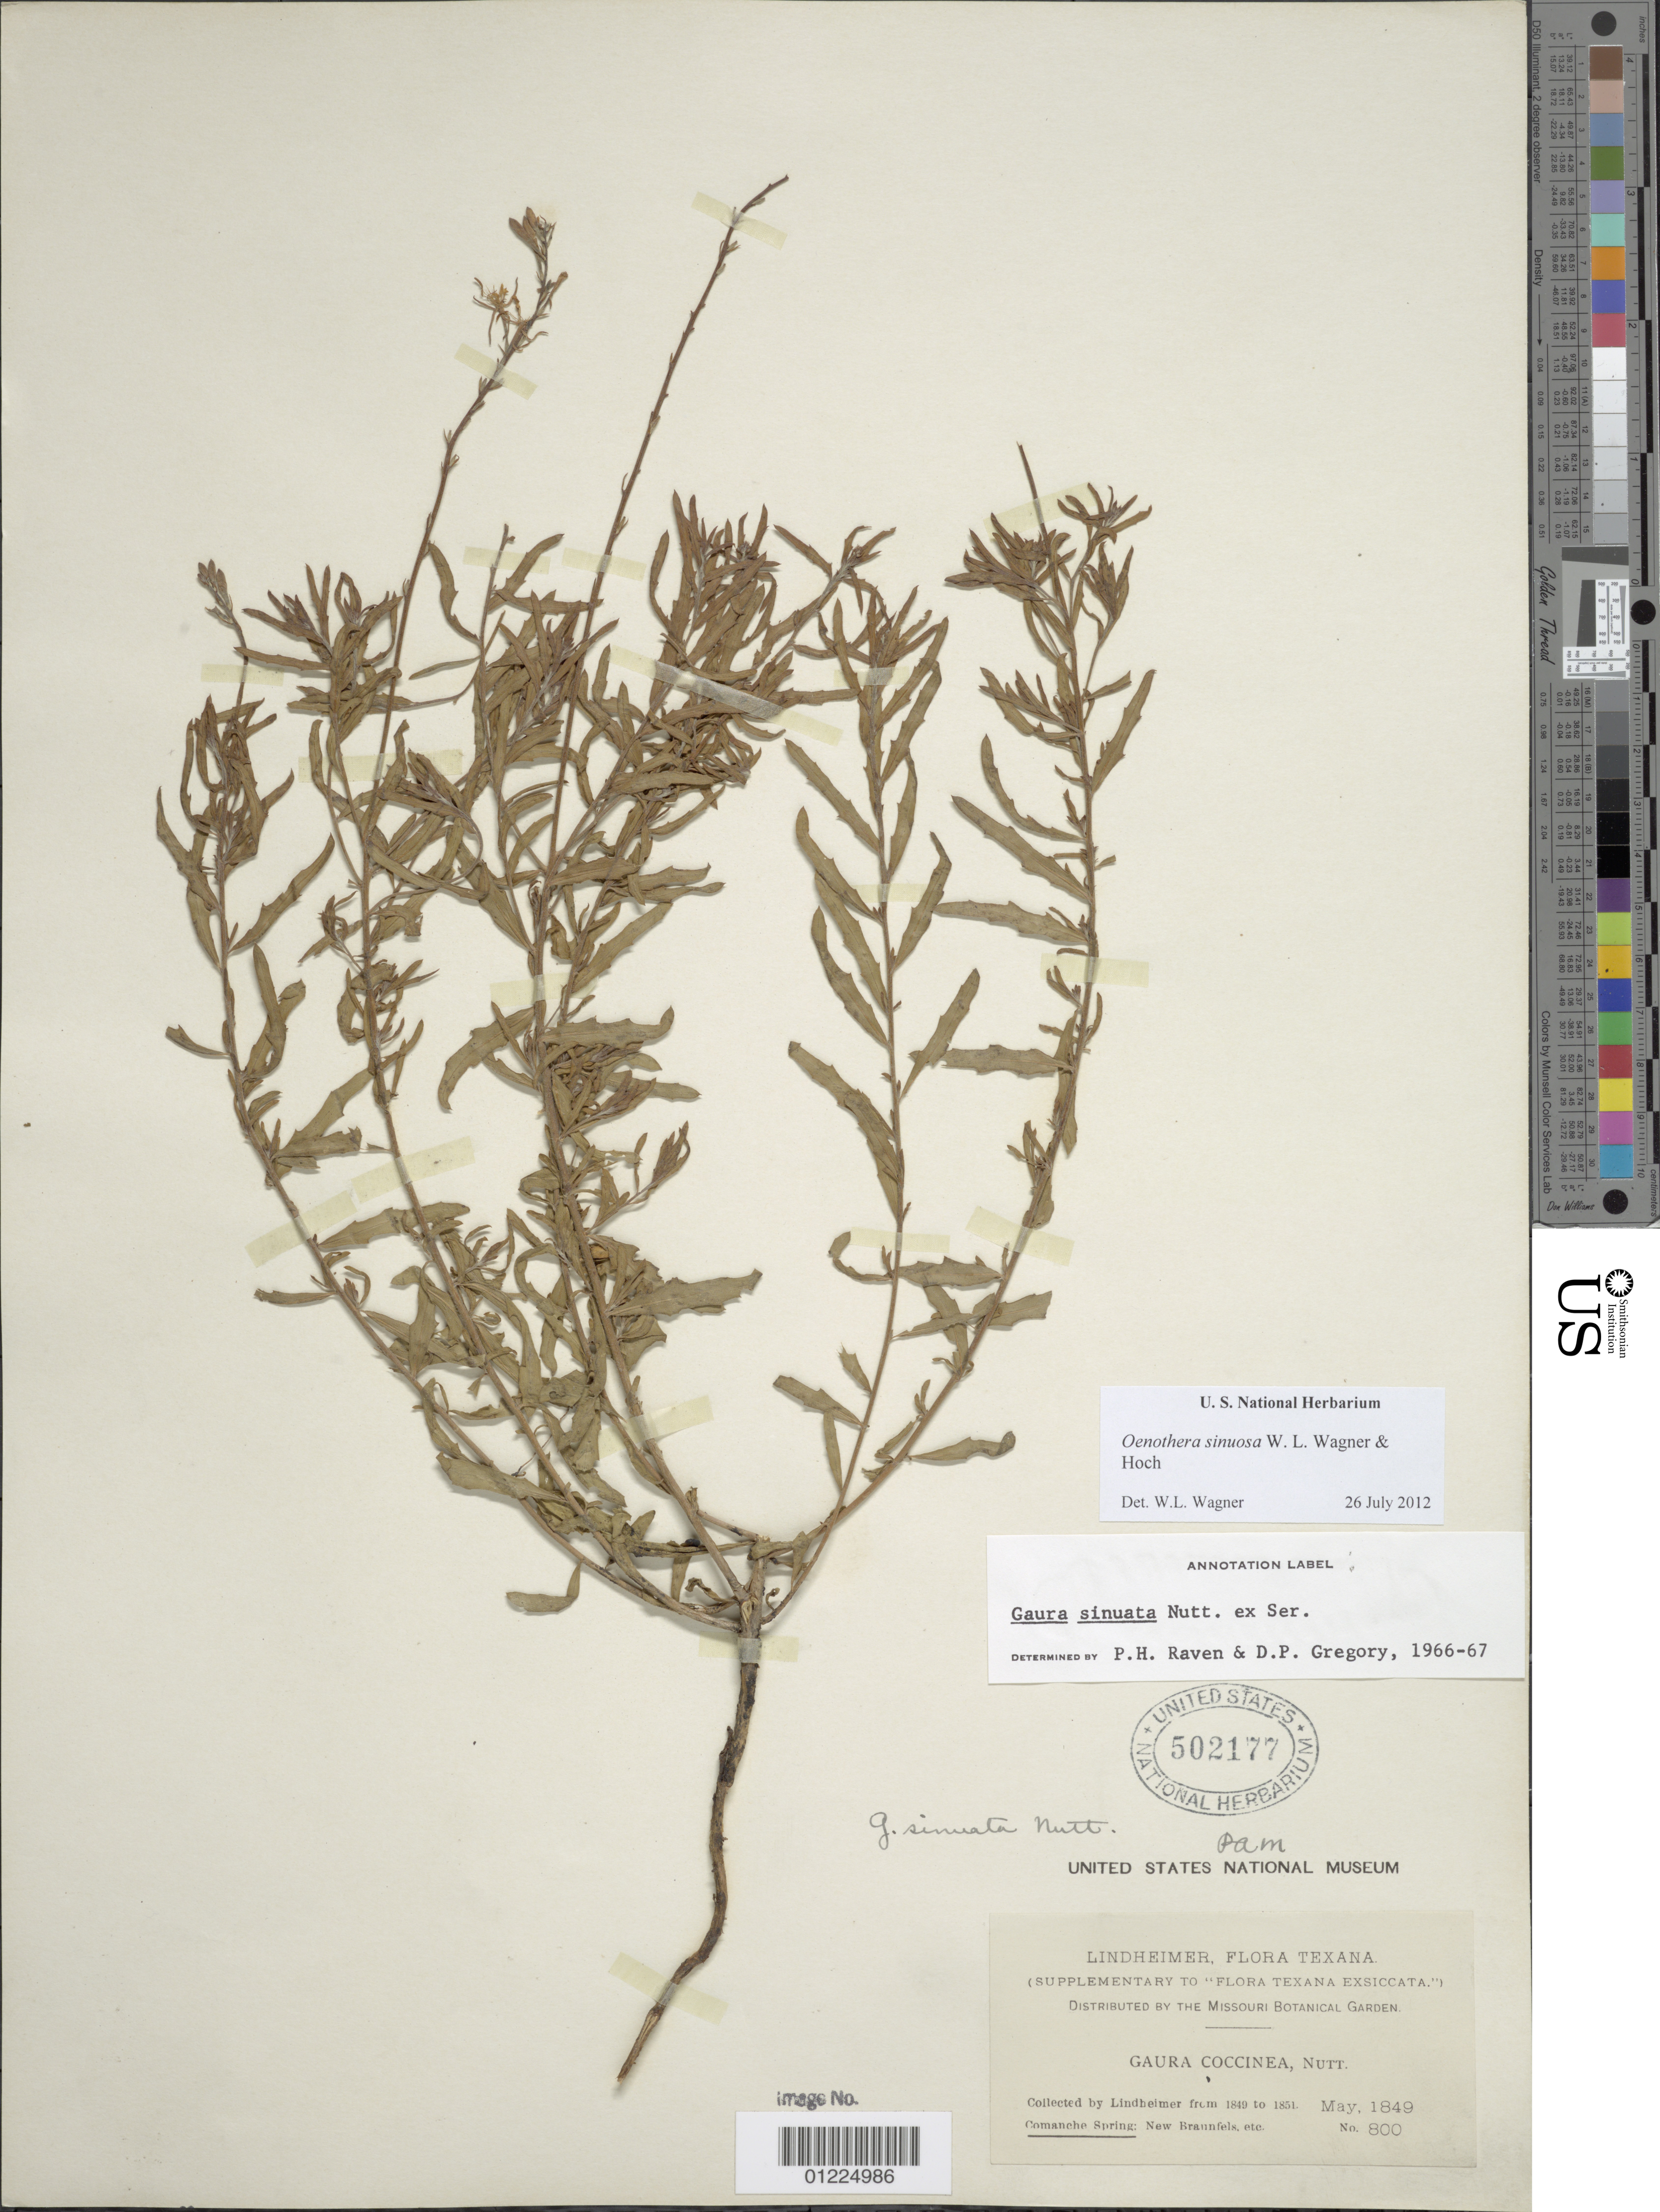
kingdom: Plantae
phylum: Tracheophyta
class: Magnoliopsida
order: Myrtales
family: Onagraceae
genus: Oenothera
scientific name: Oenothera sinuosa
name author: Nutt. ex Ser.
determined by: Wagner, W. L., (BOT), Smithsonian Institution - National Museum of Natural History (UNITED STATES)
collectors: F. J. Lindheimer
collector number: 800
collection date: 1849-05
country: United States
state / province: Texas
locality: Comanche Spring: New Braunfels, etc.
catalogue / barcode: US 502177